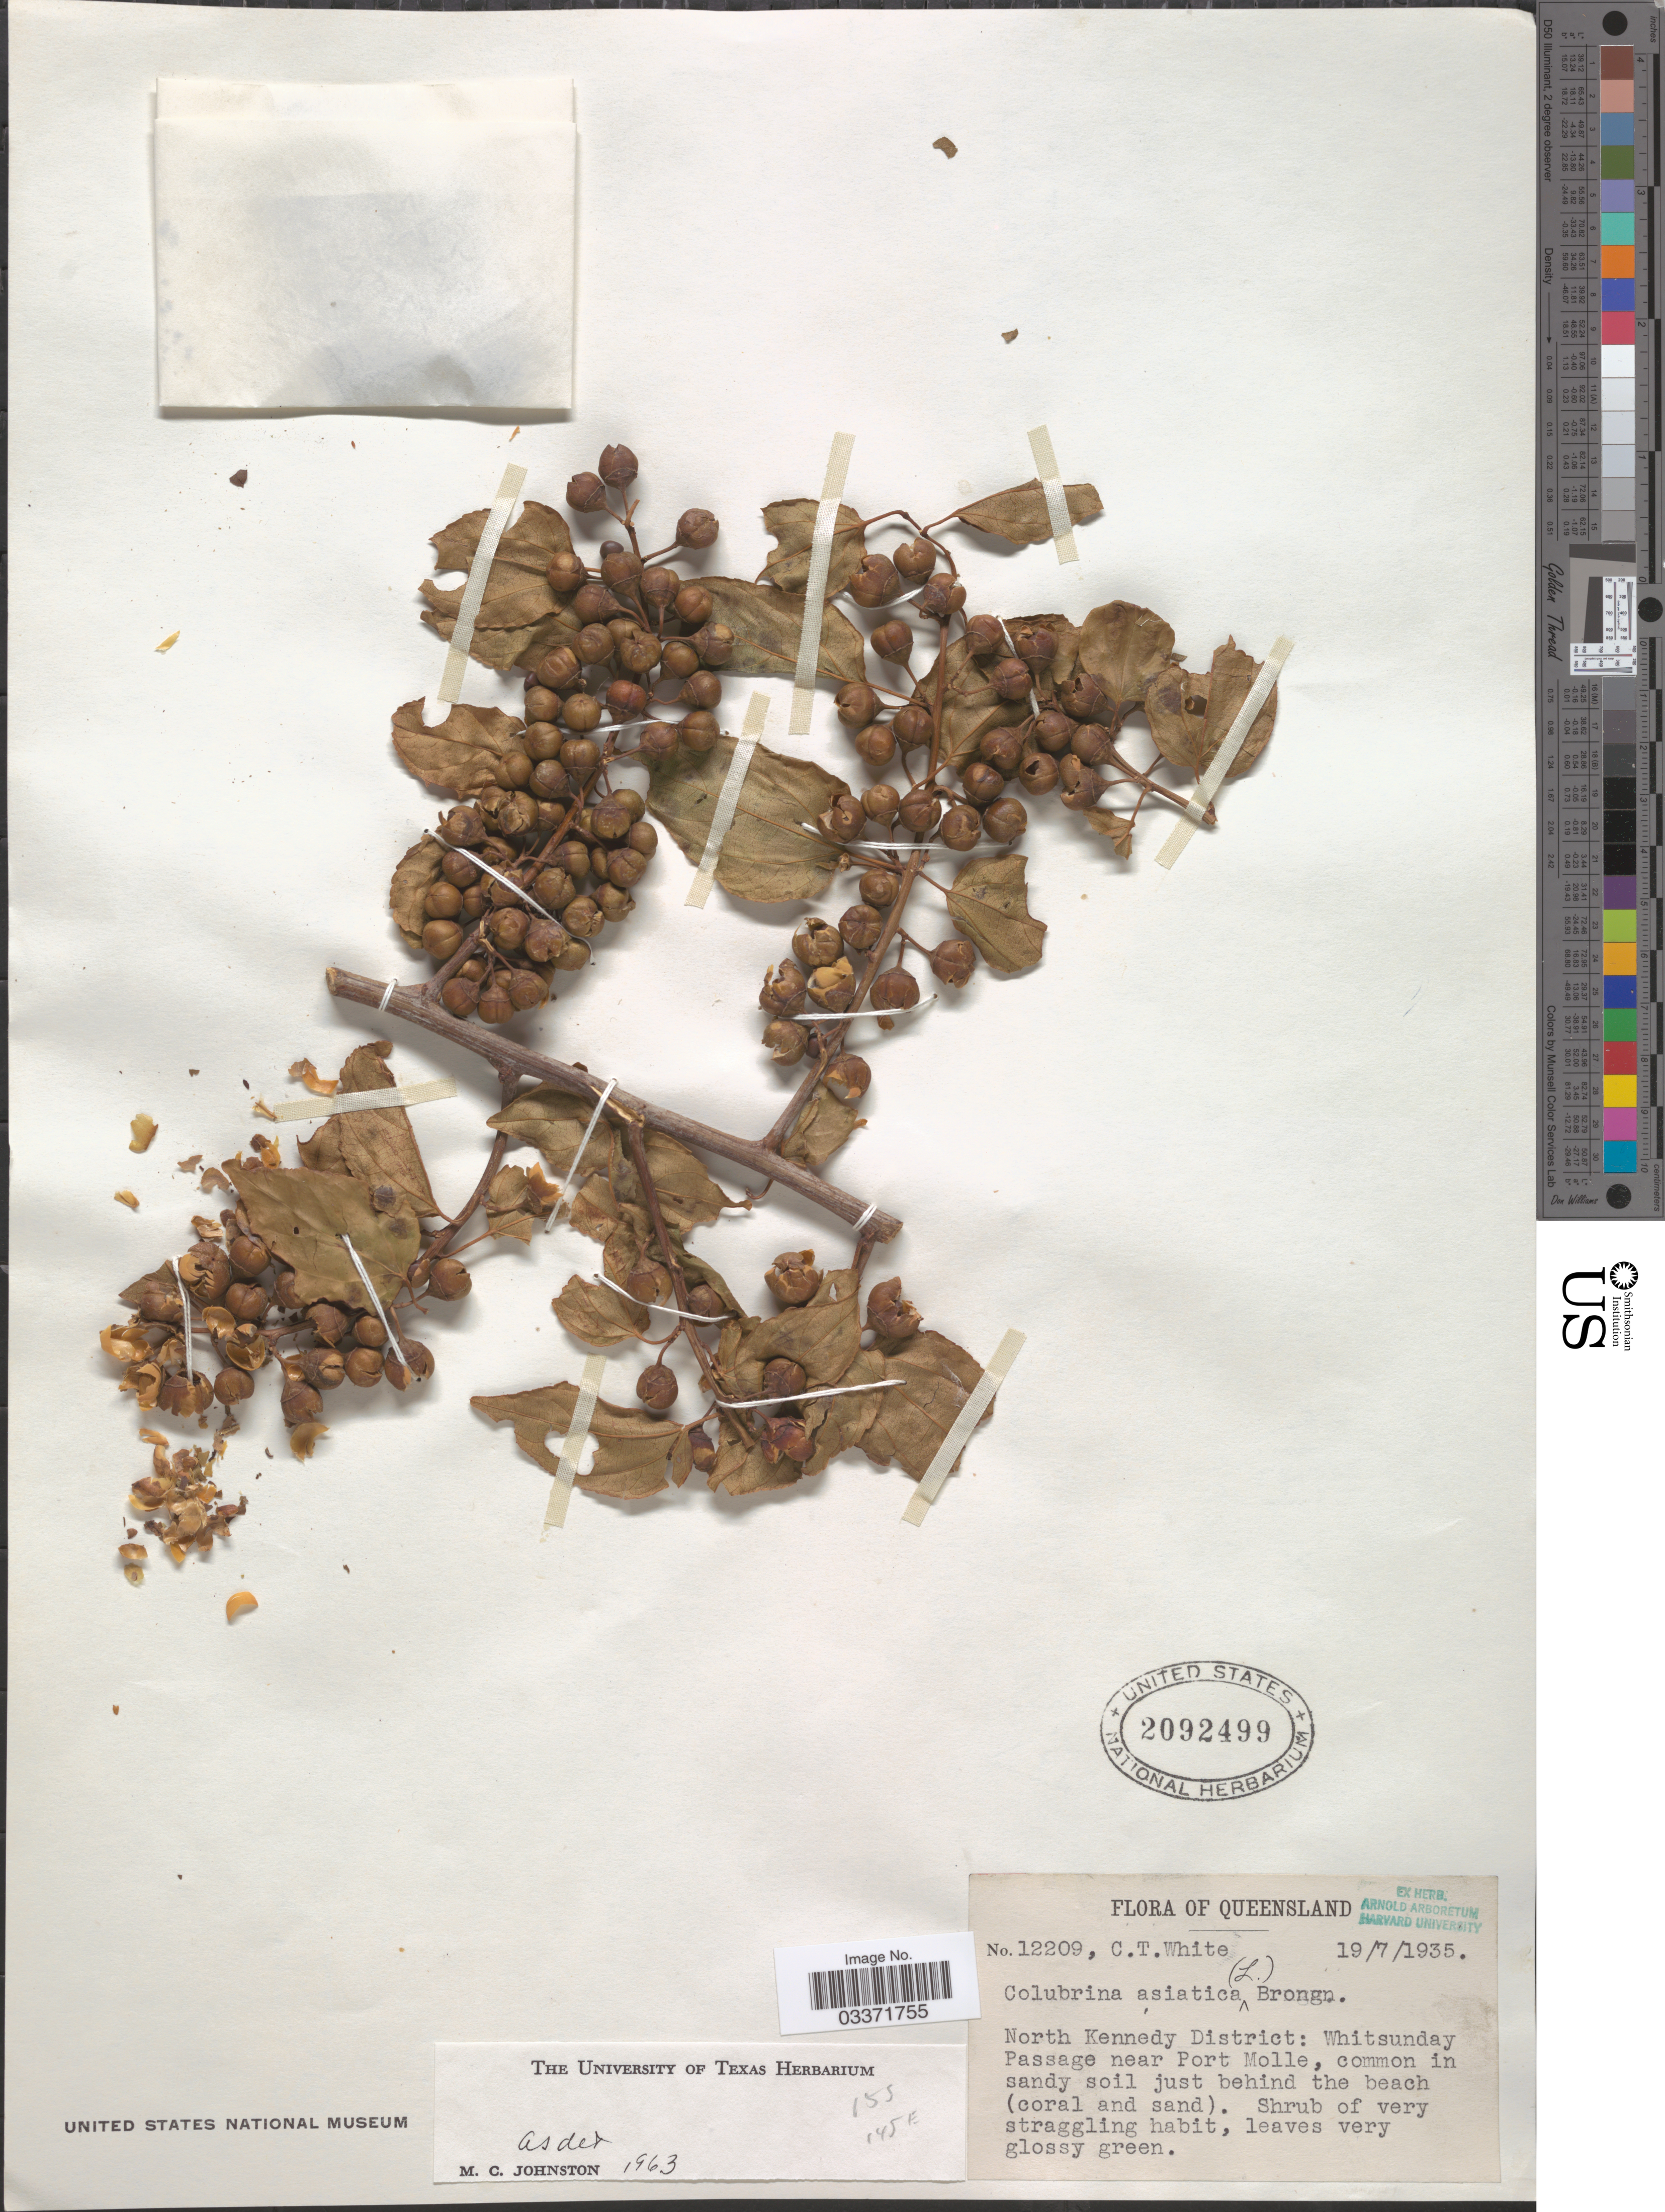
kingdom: Plantae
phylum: Tracheophyta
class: Magnoliopsida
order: Rosales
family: Rhamnaceae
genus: Colubrina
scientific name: Colubrina asiatica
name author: (L.) Brongn.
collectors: C. T. White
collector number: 12209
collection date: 1935-07-19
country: Australia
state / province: Queensland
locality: North Kennedy District: Whitsunday Passage near Port Molle, common in sandy soil just behind the beach.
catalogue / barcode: US 2092499